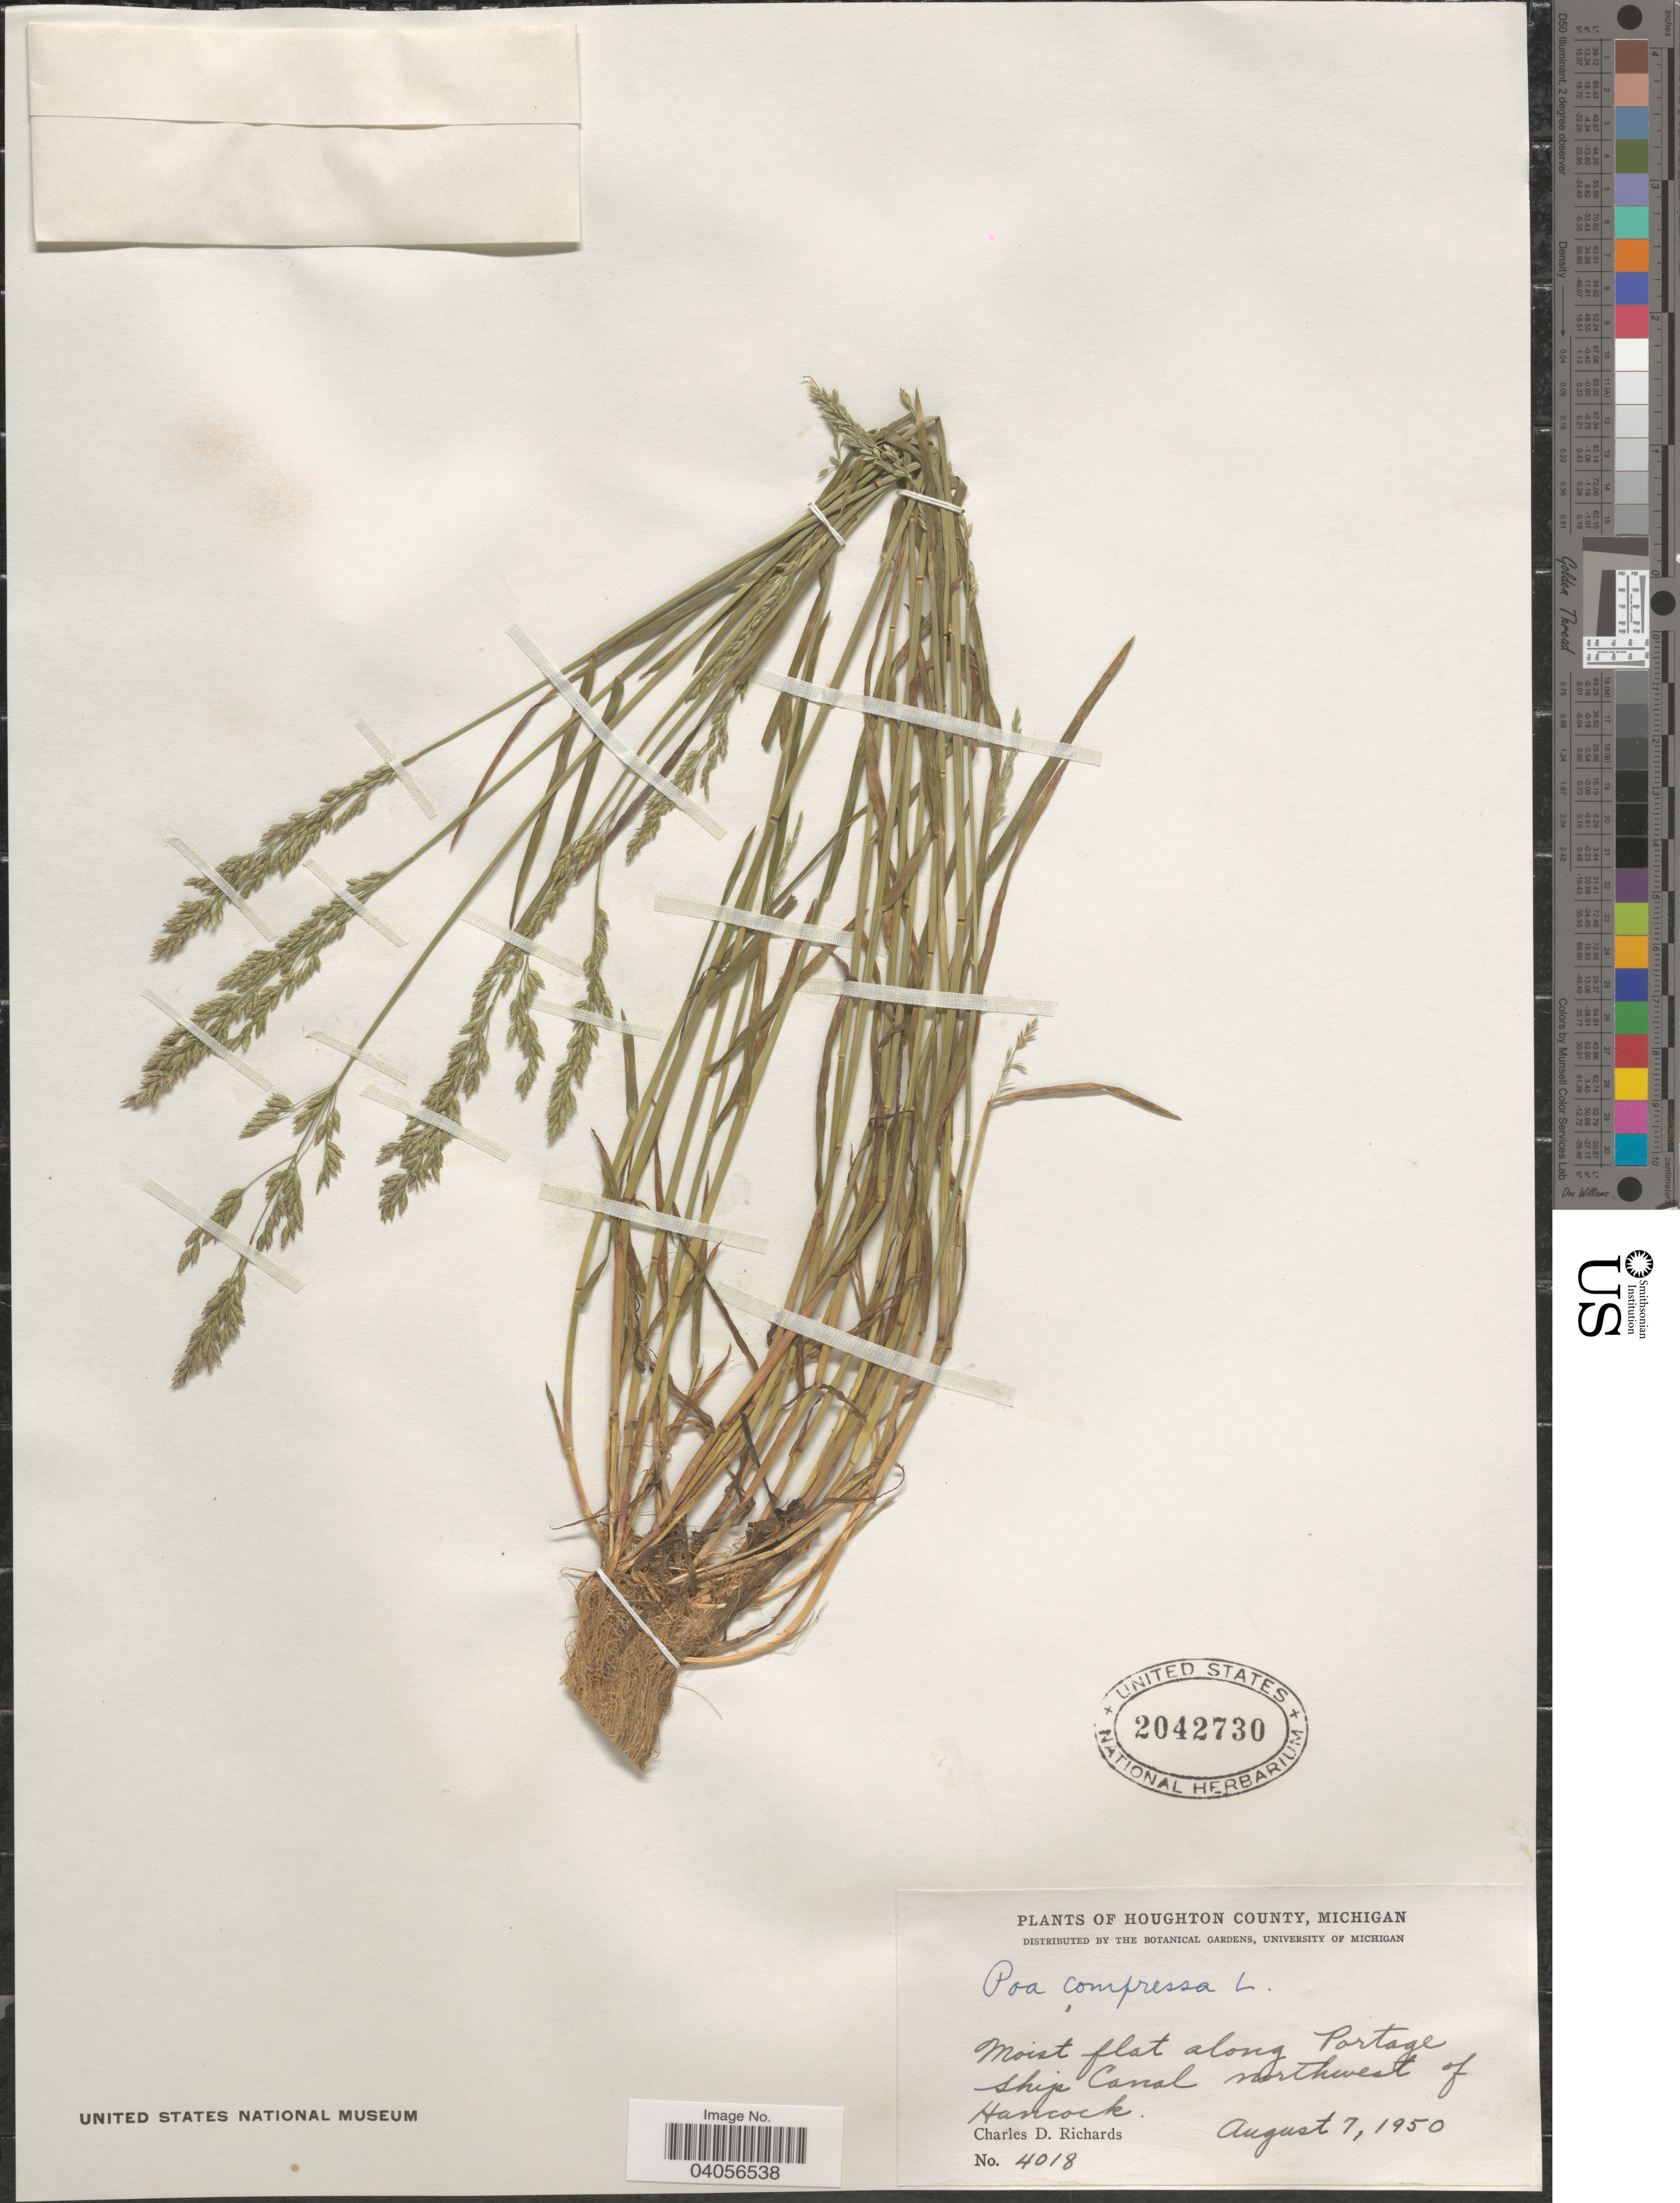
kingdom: Plantae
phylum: Tracheophyta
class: Liliopsida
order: Poales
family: Poaceae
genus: Poa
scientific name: Poa compressa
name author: L.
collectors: C. Richards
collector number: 4018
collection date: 1950-08-07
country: United States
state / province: Michigan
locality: Houghton County. Along Portage Ship Canal. Northwest of Hancock.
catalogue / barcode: US 2042730